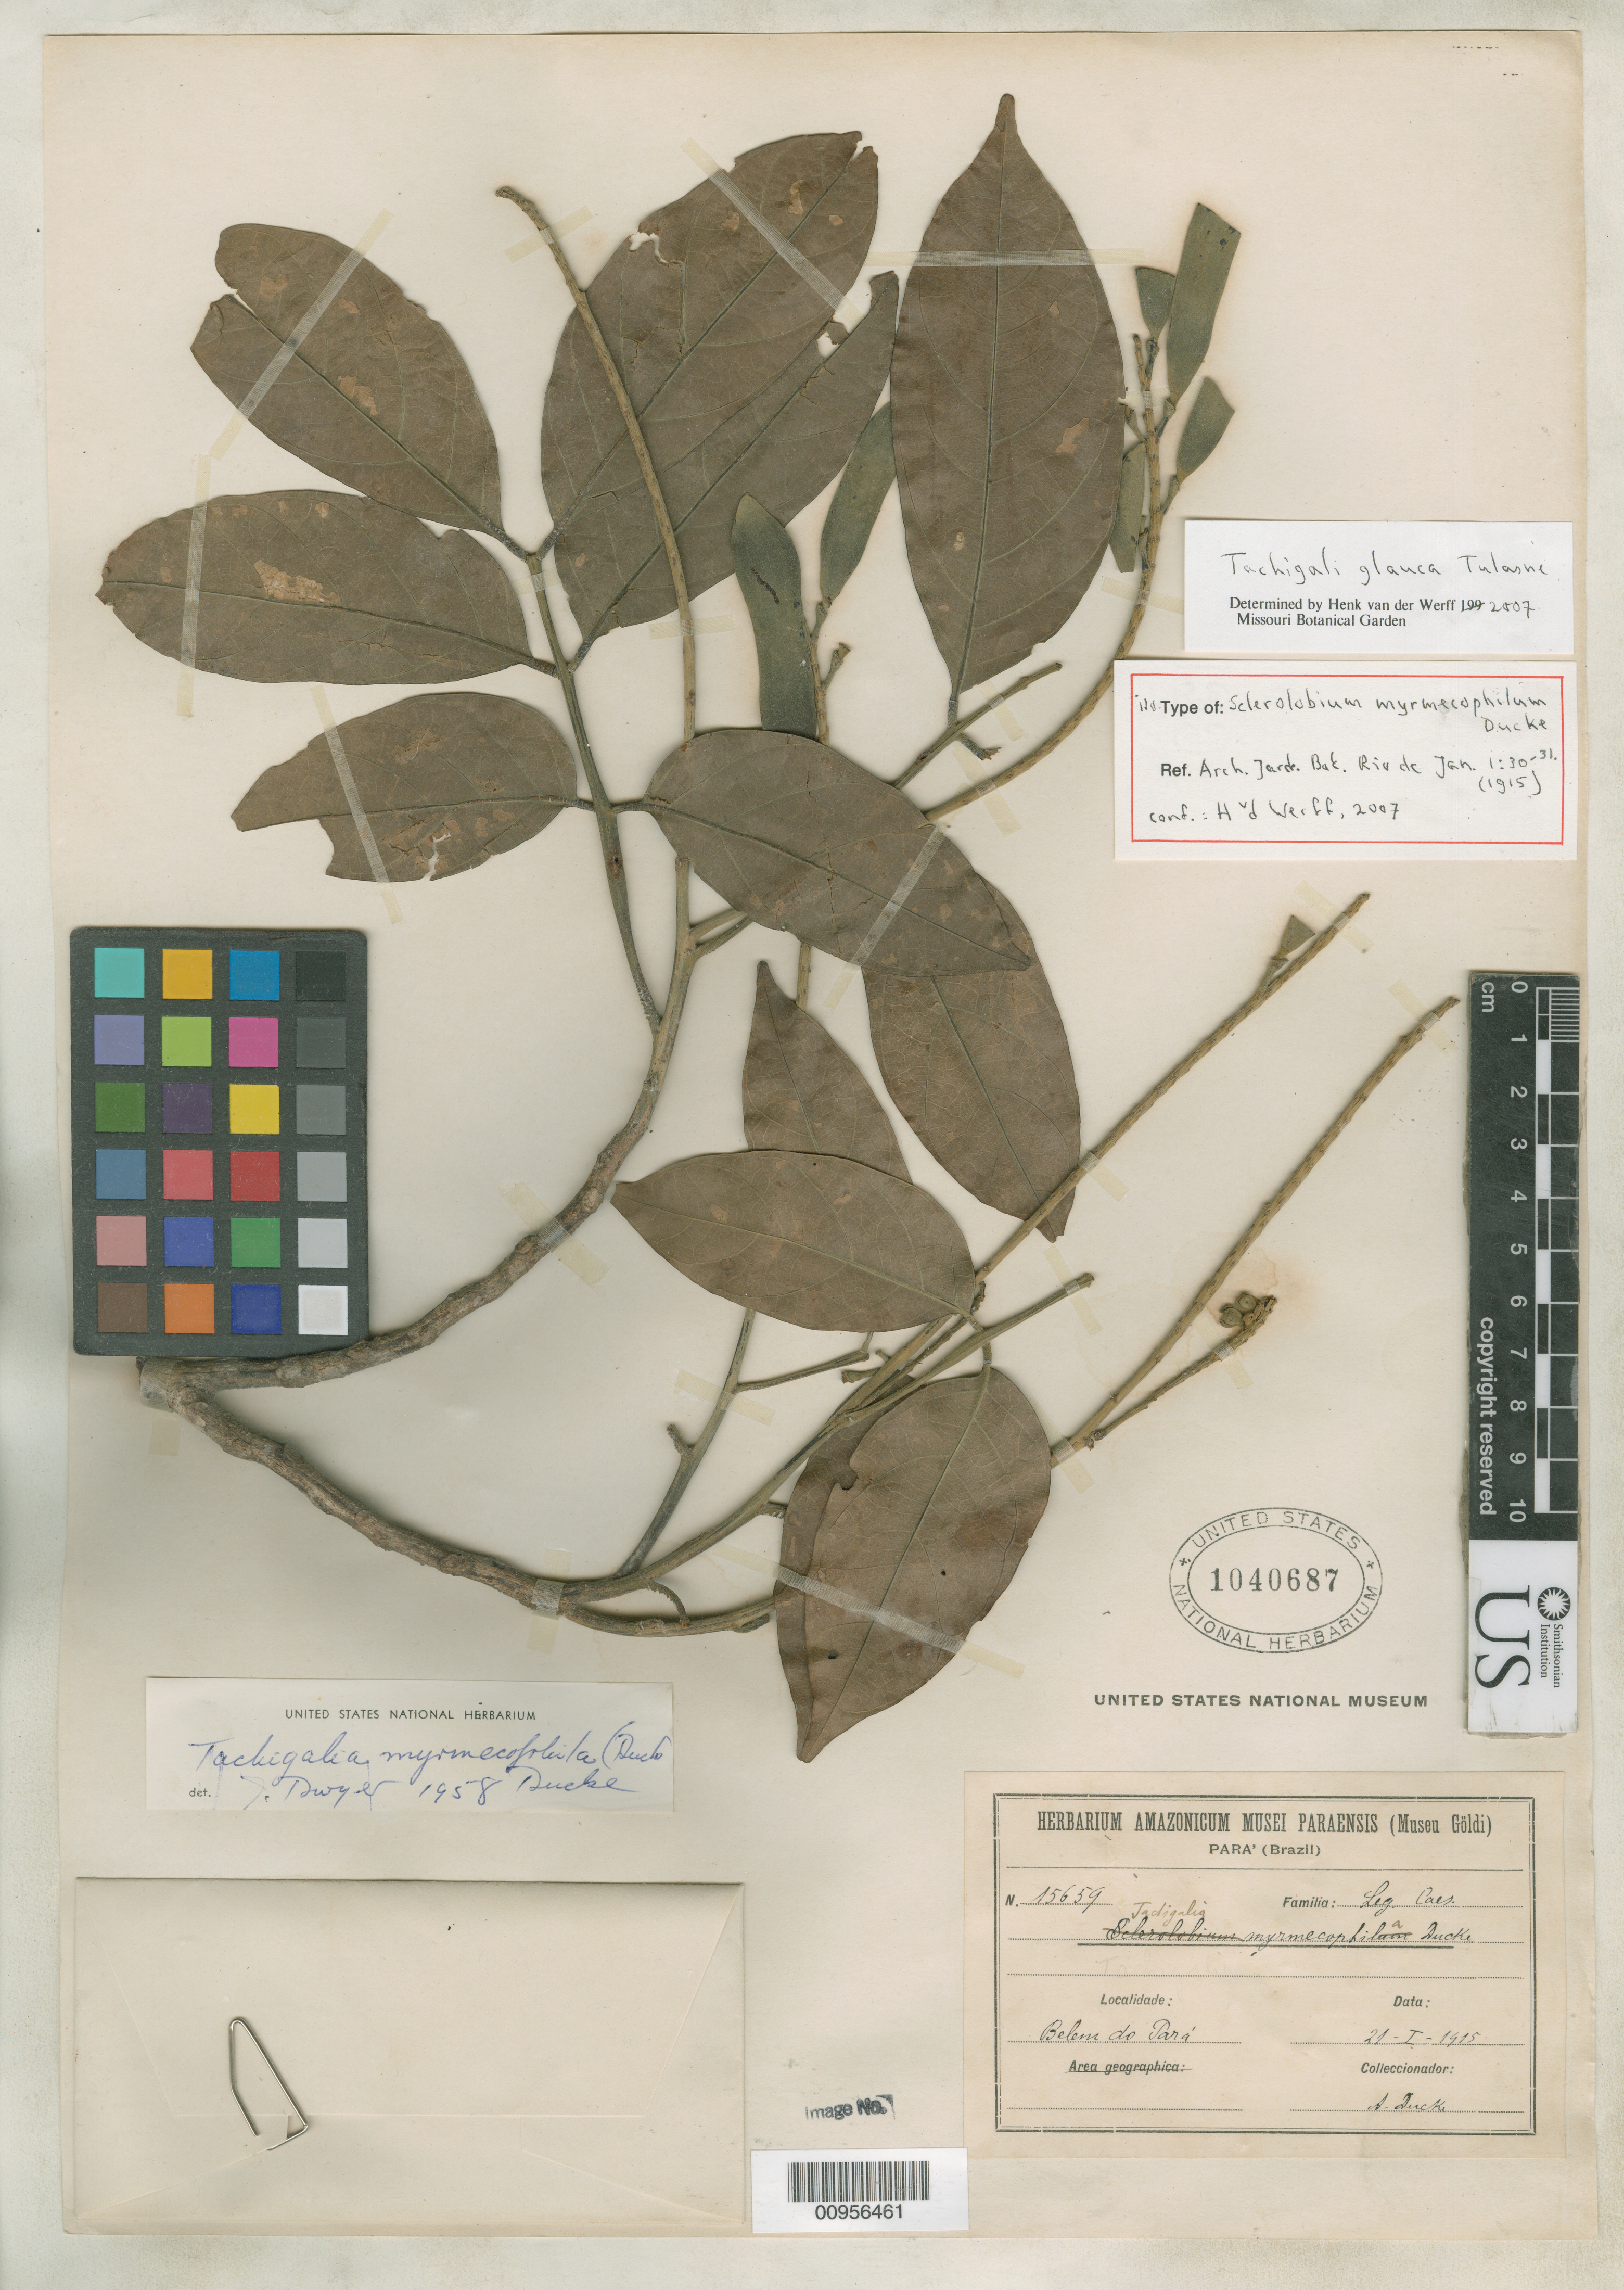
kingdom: Plantae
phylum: Tracheophyta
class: Magnoliopsida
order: Fabales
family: Fabaceae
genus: Sclerolobium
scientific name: Sclerolobium myrmecophilum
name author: Ducke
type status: Isotype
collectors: A. Ducke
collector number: MG 15659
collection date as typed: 21 Jan 1915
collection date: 1915-01-21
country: Brazil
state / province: Pará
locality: Belem do Pará.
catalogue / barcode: US 1040687